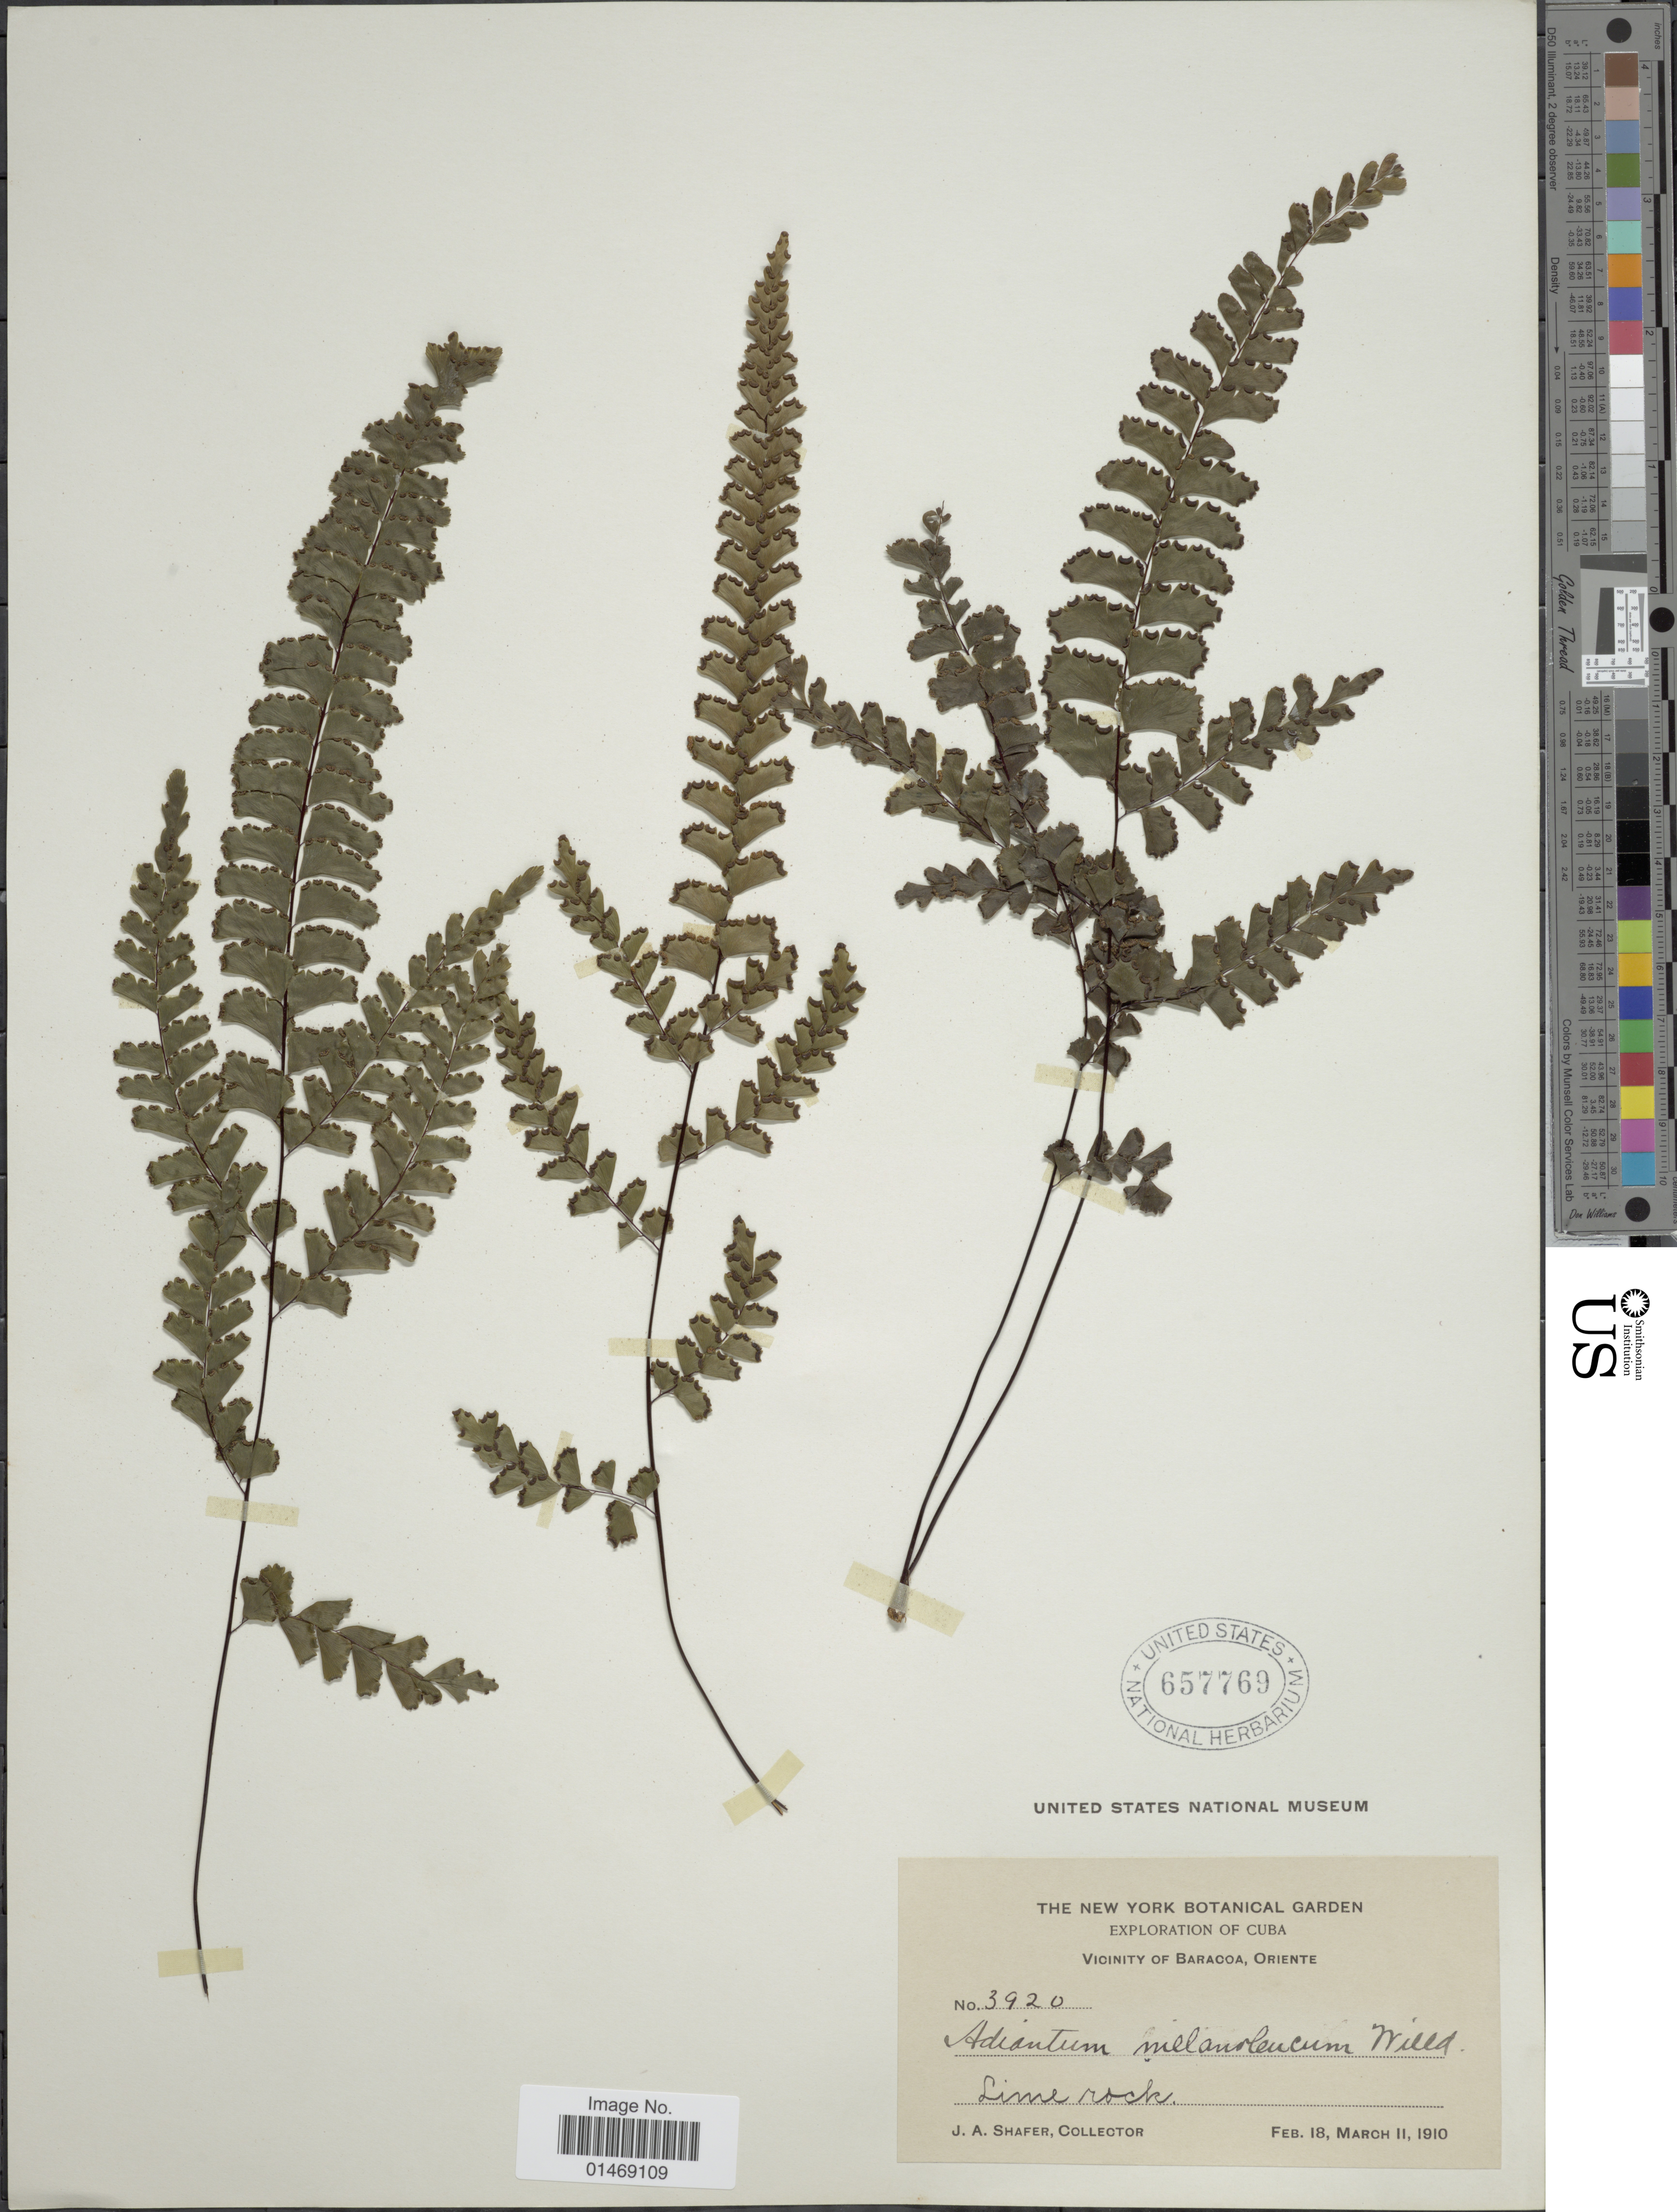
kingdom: Plantae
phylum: Tracheophyta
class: Polypodiopsida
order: Polypodiales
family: Pteridaceae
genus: Adiantum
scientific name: Adiantum melanoleucum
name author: Willd.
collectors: J. A. Shafer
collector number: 3920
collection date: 1910-02-18/1910-03-02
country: Cuba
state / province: Oriente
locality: Vicinity of Baracoa, Lime rock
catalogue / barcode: US 657769